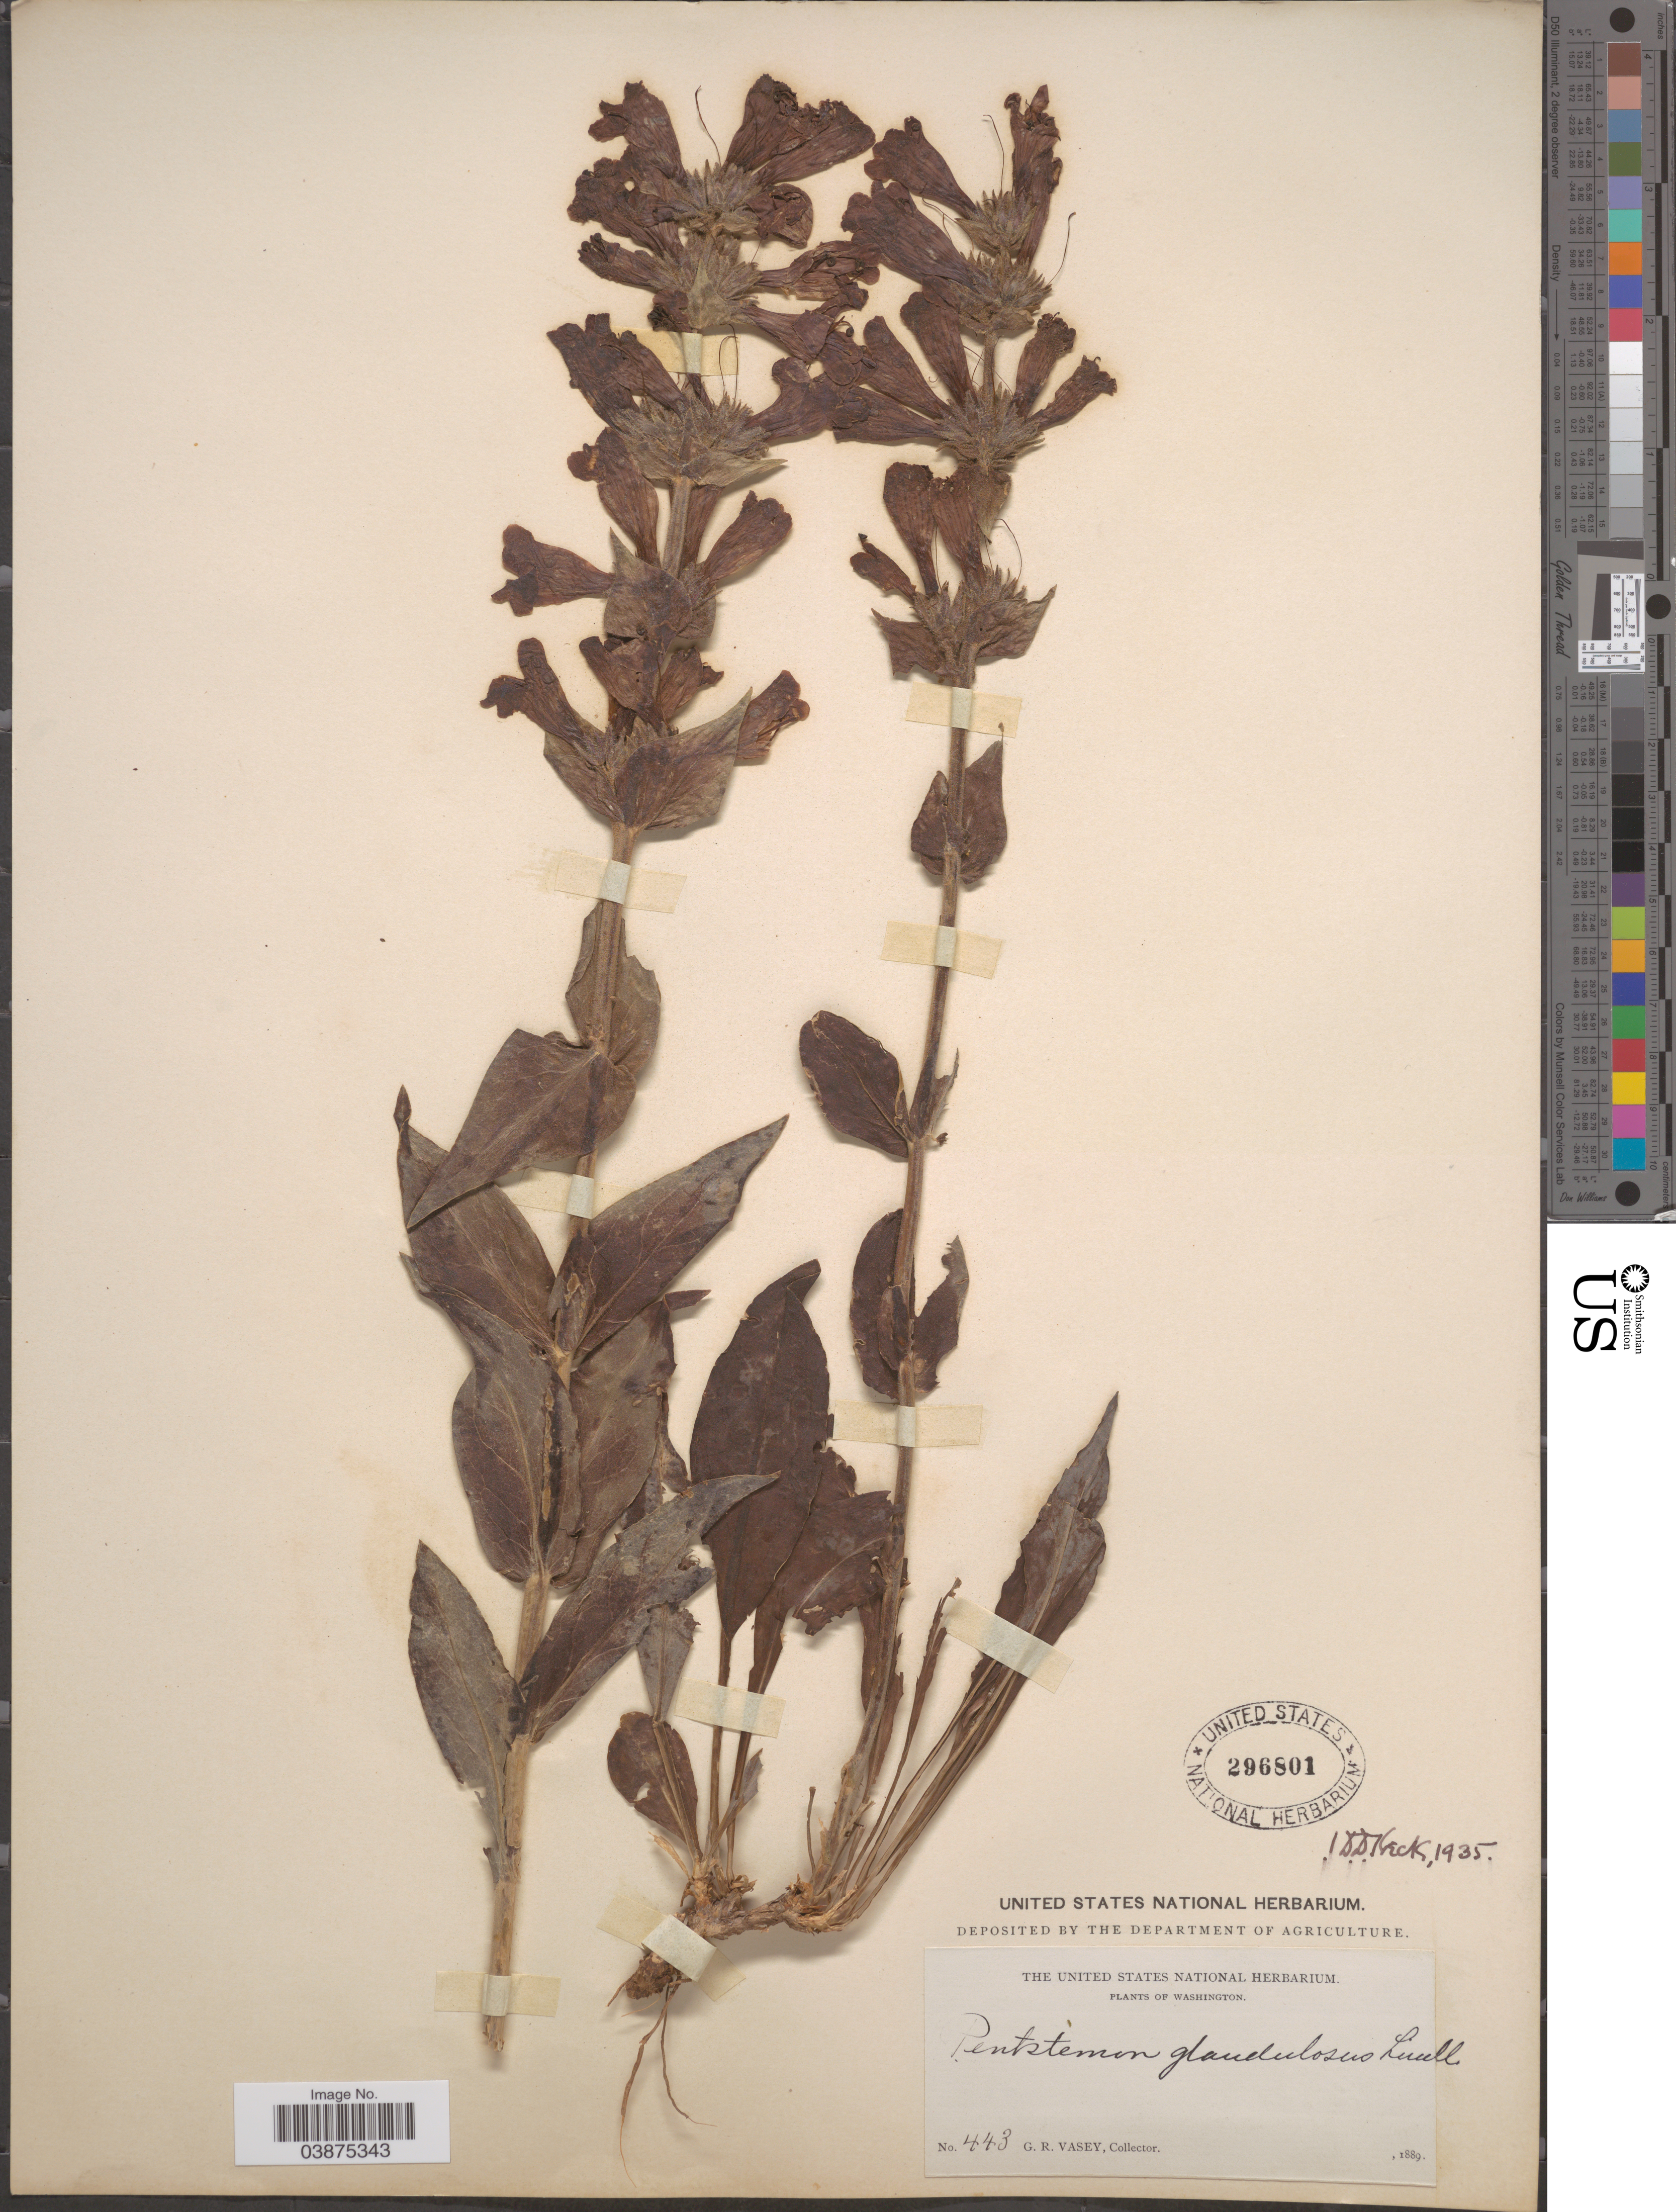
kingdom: Plantae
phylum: Tracheophyta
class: Magnoliopsida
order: Lamiales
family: Plantaginaceae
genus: Penstemon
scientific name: Penstemon glandulosus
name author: Douglas ex Lindl.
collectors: G. R. Vasey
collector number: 443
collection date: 1889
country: United States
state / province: Washington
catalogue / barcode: US 296801